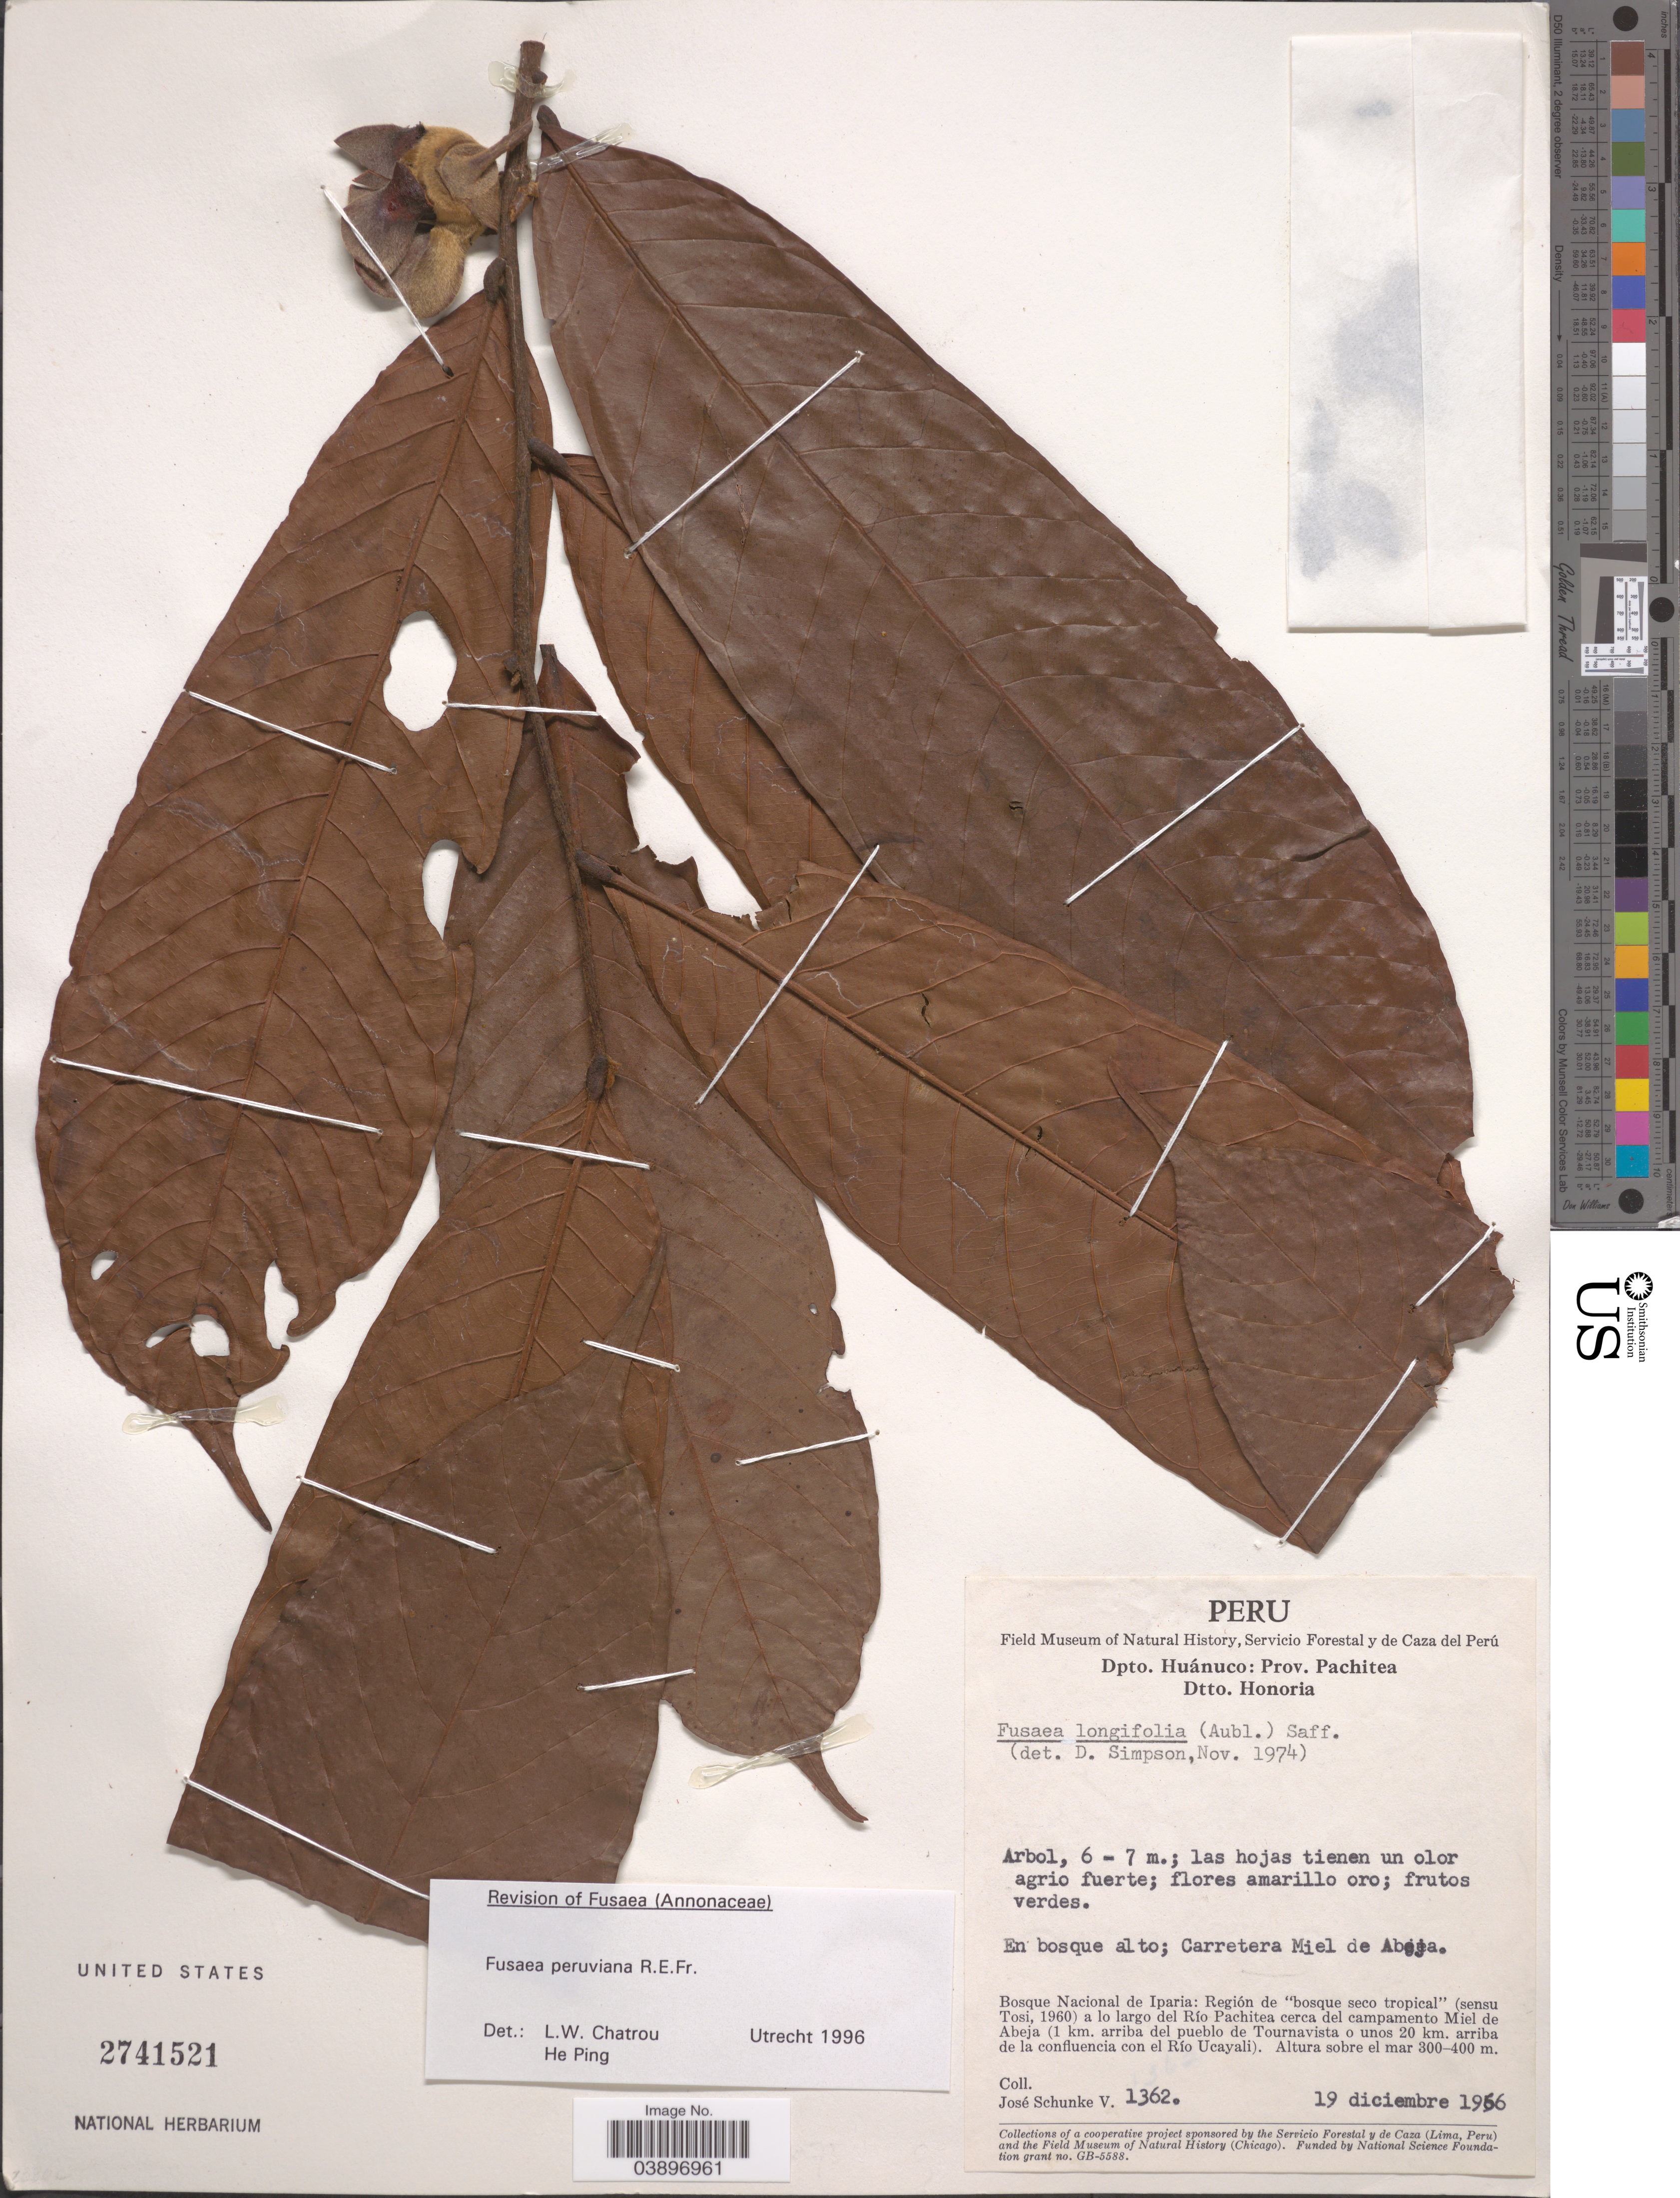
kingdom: Plantae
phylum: Tracheophyta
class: Magnoliopsida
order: Magnoliales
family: Annonaceae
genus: Fusaea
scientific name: Fusaea peruviana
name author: R.E. Fr.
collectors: J. Schunke Vigo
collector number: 1362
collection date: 1956-12-19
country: Peru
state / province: Huánuco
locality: Dpto. Huánuco: Prov. Pachitea. Dtto. Honoria. Carretera Miel de Abeja. Bosque Nacional de Iparia: Región de "bosque seco tropical" (sensu Tosi, 1960) a lo largo del Río Pachitea cerca del campamento Miel de Abeja (1 km. arriba del pueblo de Tournavista o unos 20 km. arriba de la confluencia con el Río Ucayali).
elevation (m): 300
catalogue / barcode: US 2741521